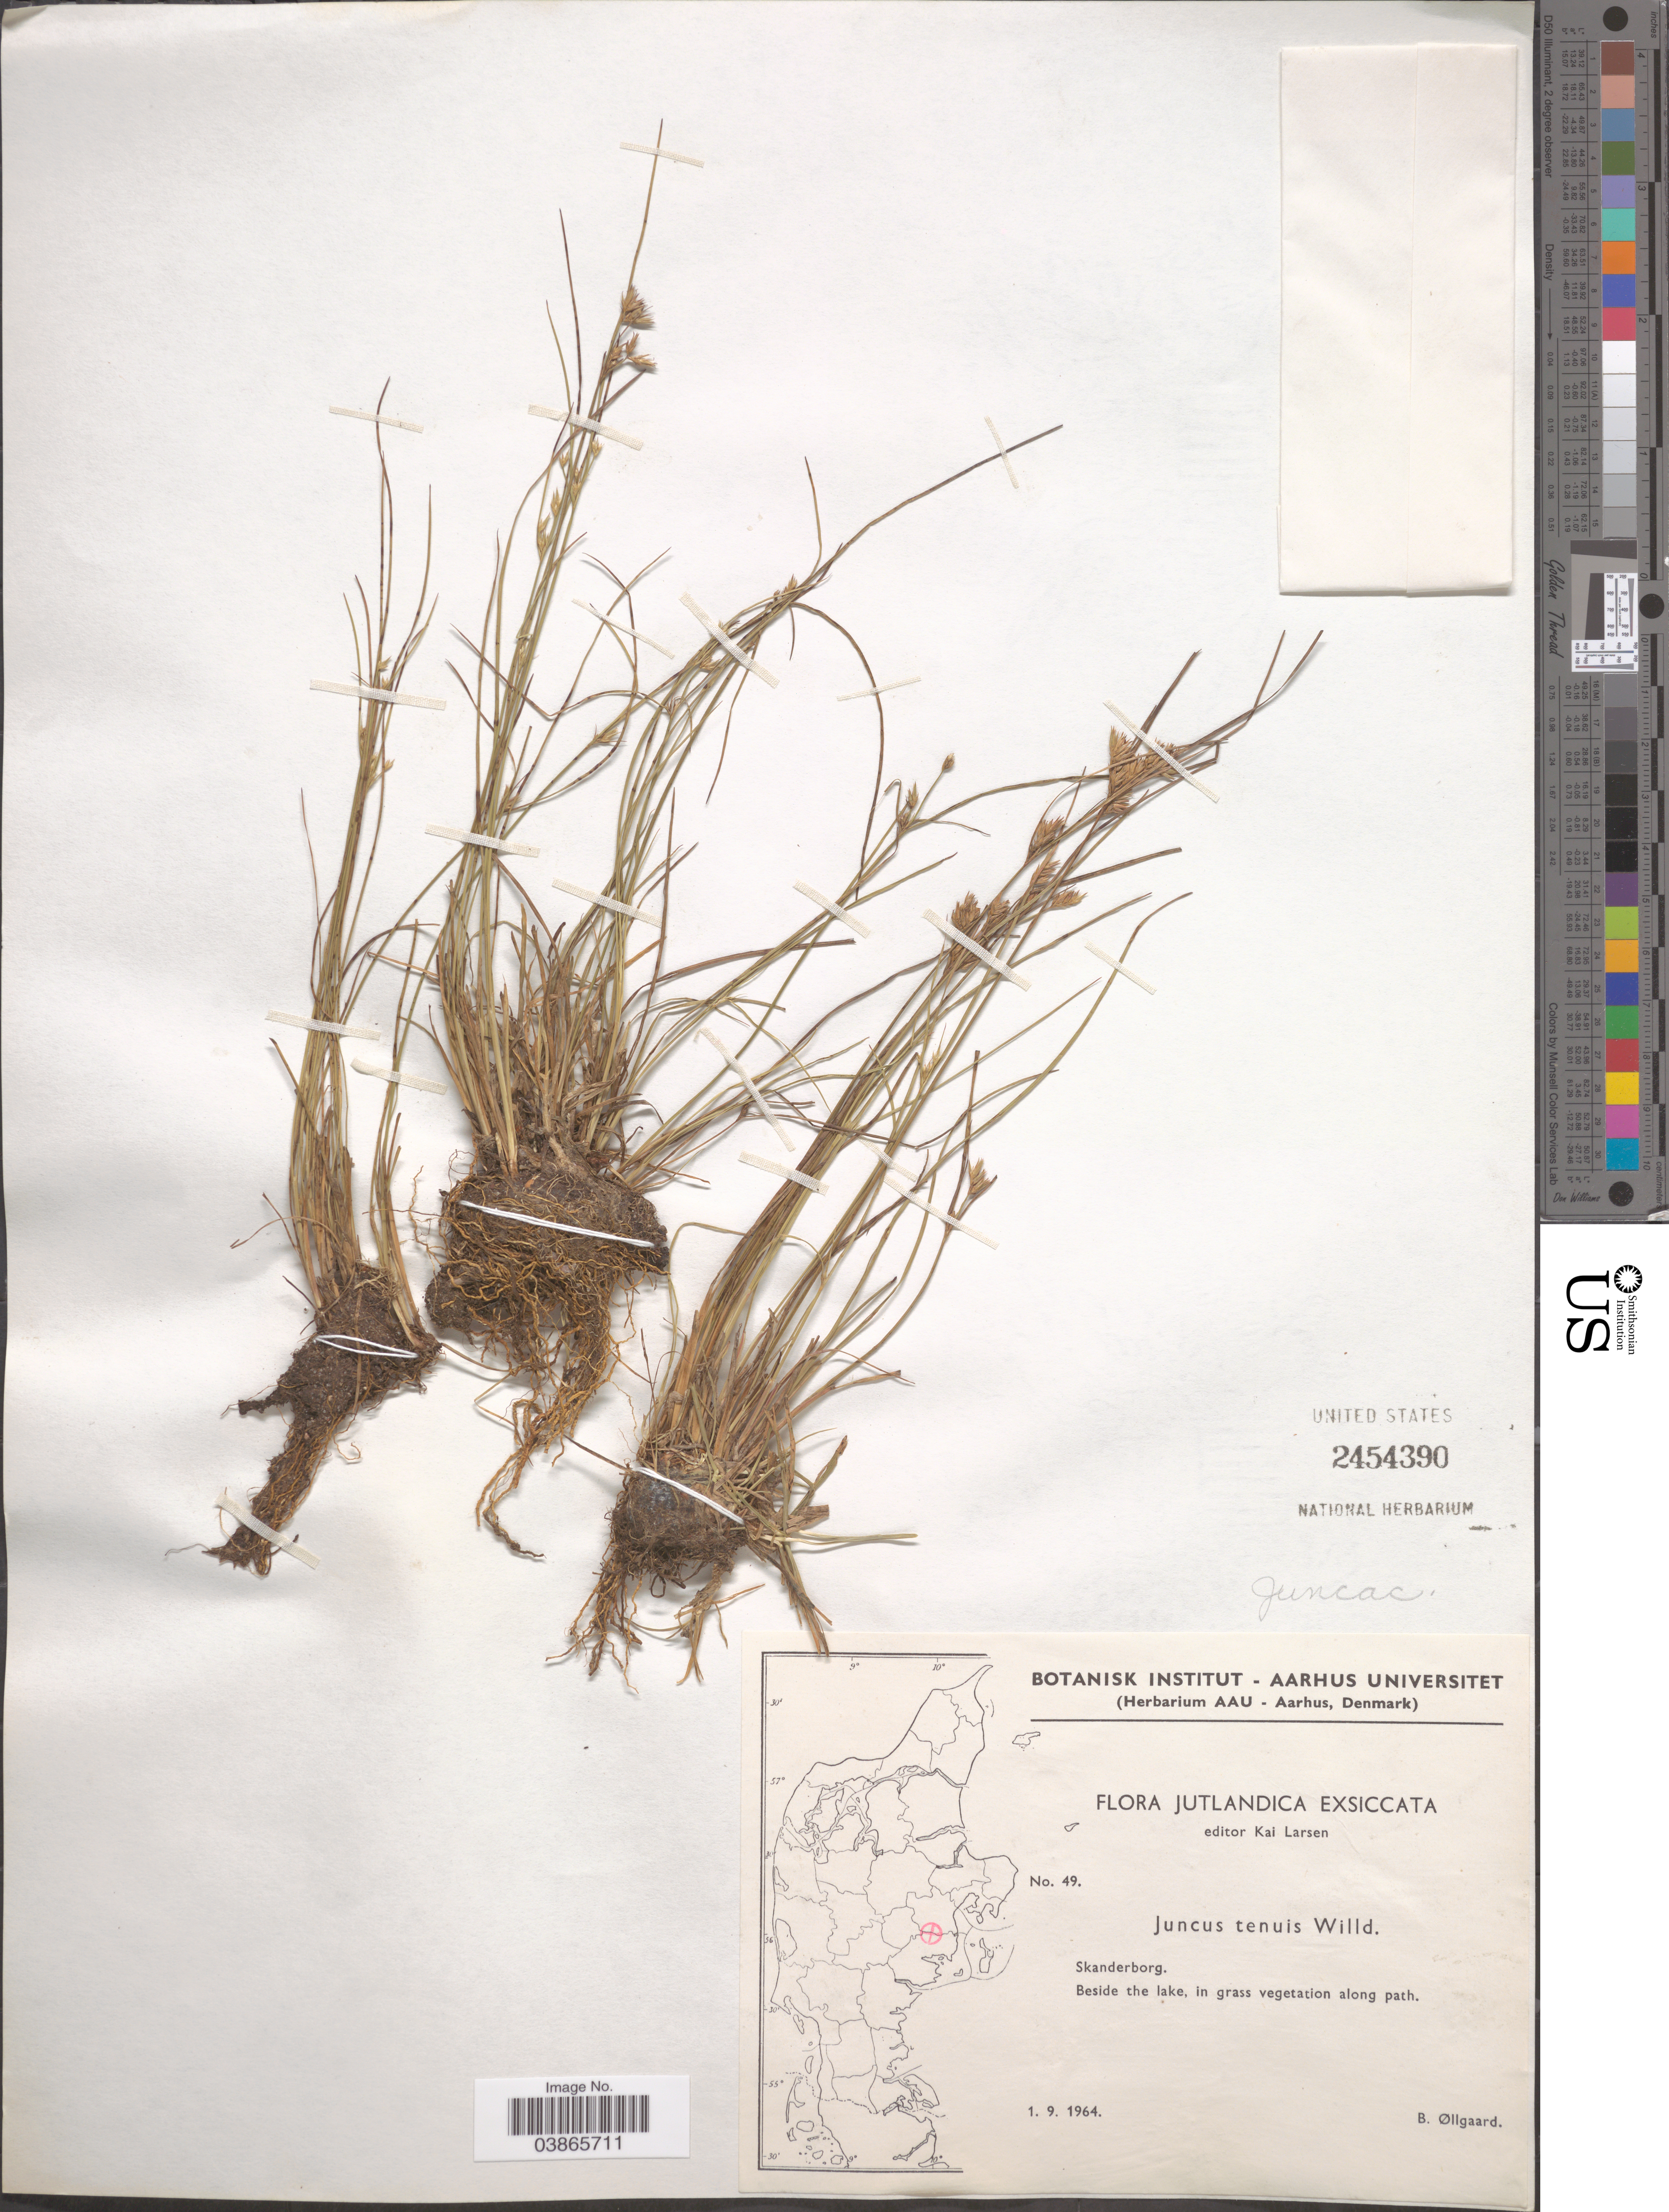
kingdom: Plantae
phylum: Tracheophyta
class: Liliopsida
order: Poales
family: Juncaceae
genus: Juncus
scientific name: Juncus tenuis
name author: Willd.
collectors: B. Øllgaard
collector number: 49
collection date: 1964-09-01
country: Denmark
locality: Jutlandica. Skanderborg. Beside the lake.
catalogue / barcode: US 2454390